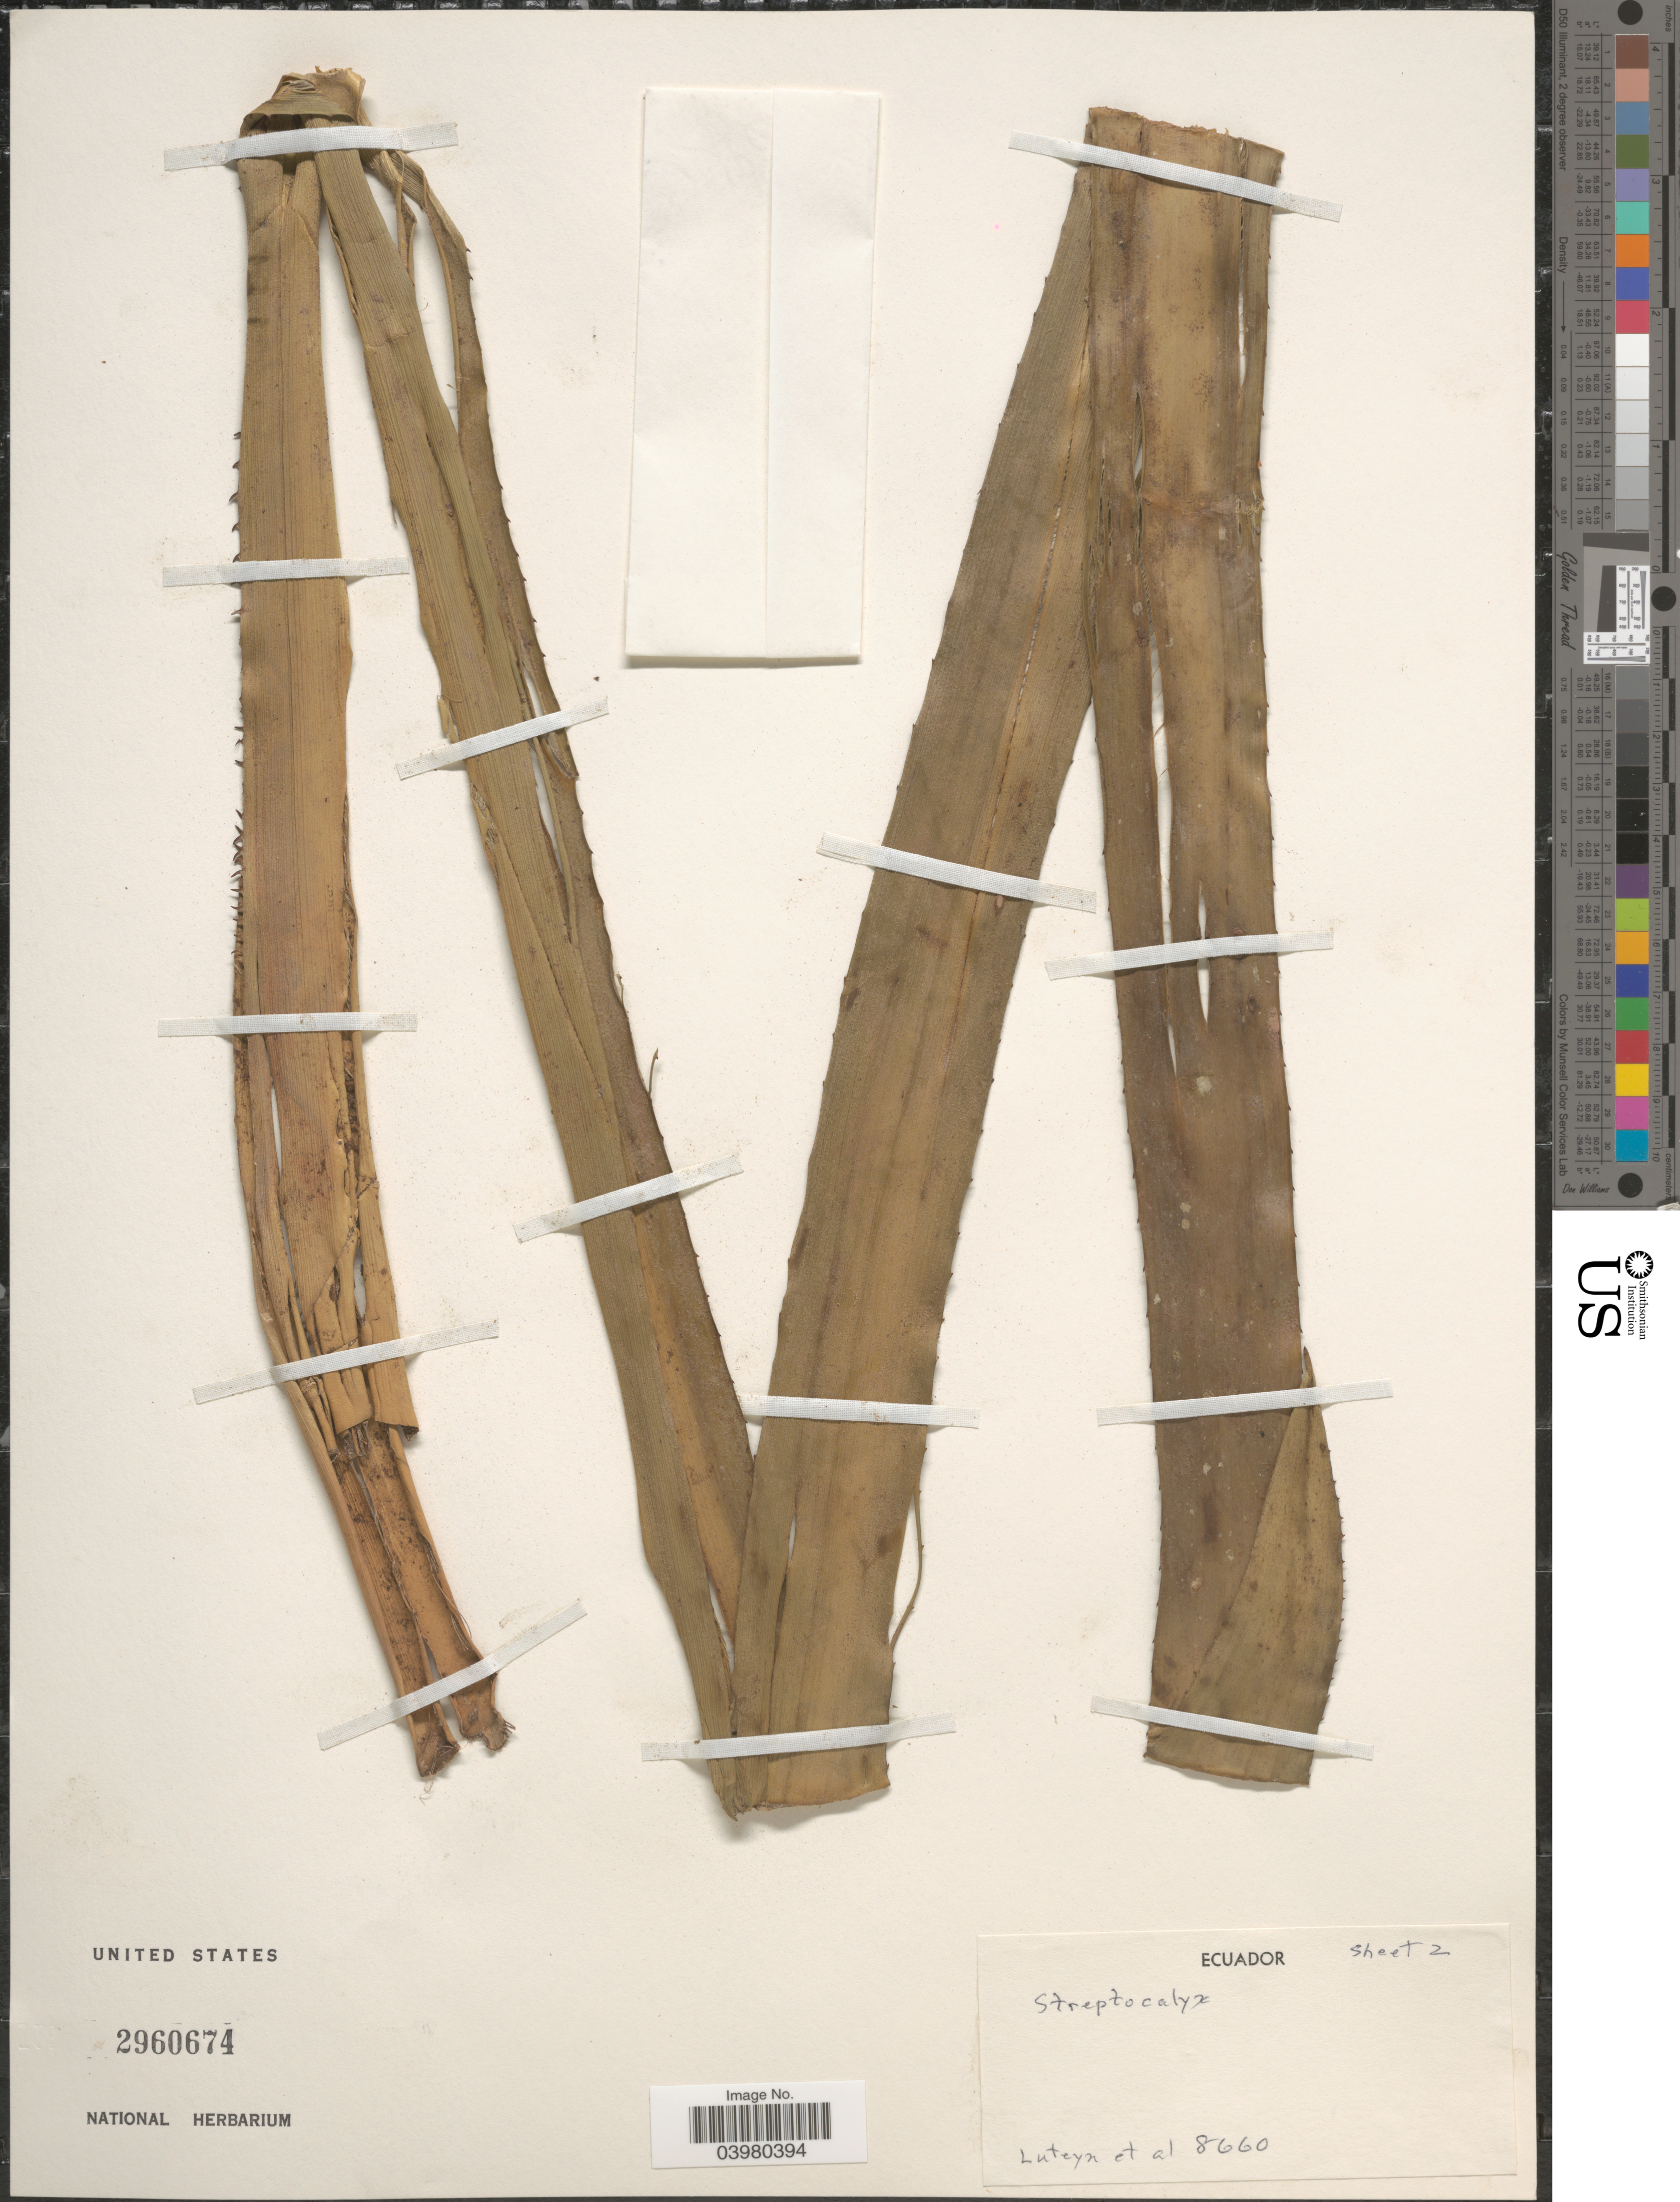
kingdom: Plantae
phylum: Tracheophyta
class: Liliopsida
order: Poales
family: Bromeliaceae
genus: Aechmea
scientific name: Aechmea sp.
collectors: Luteyn & et al.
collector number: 8660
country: Ecuador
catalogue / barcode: US 2960674